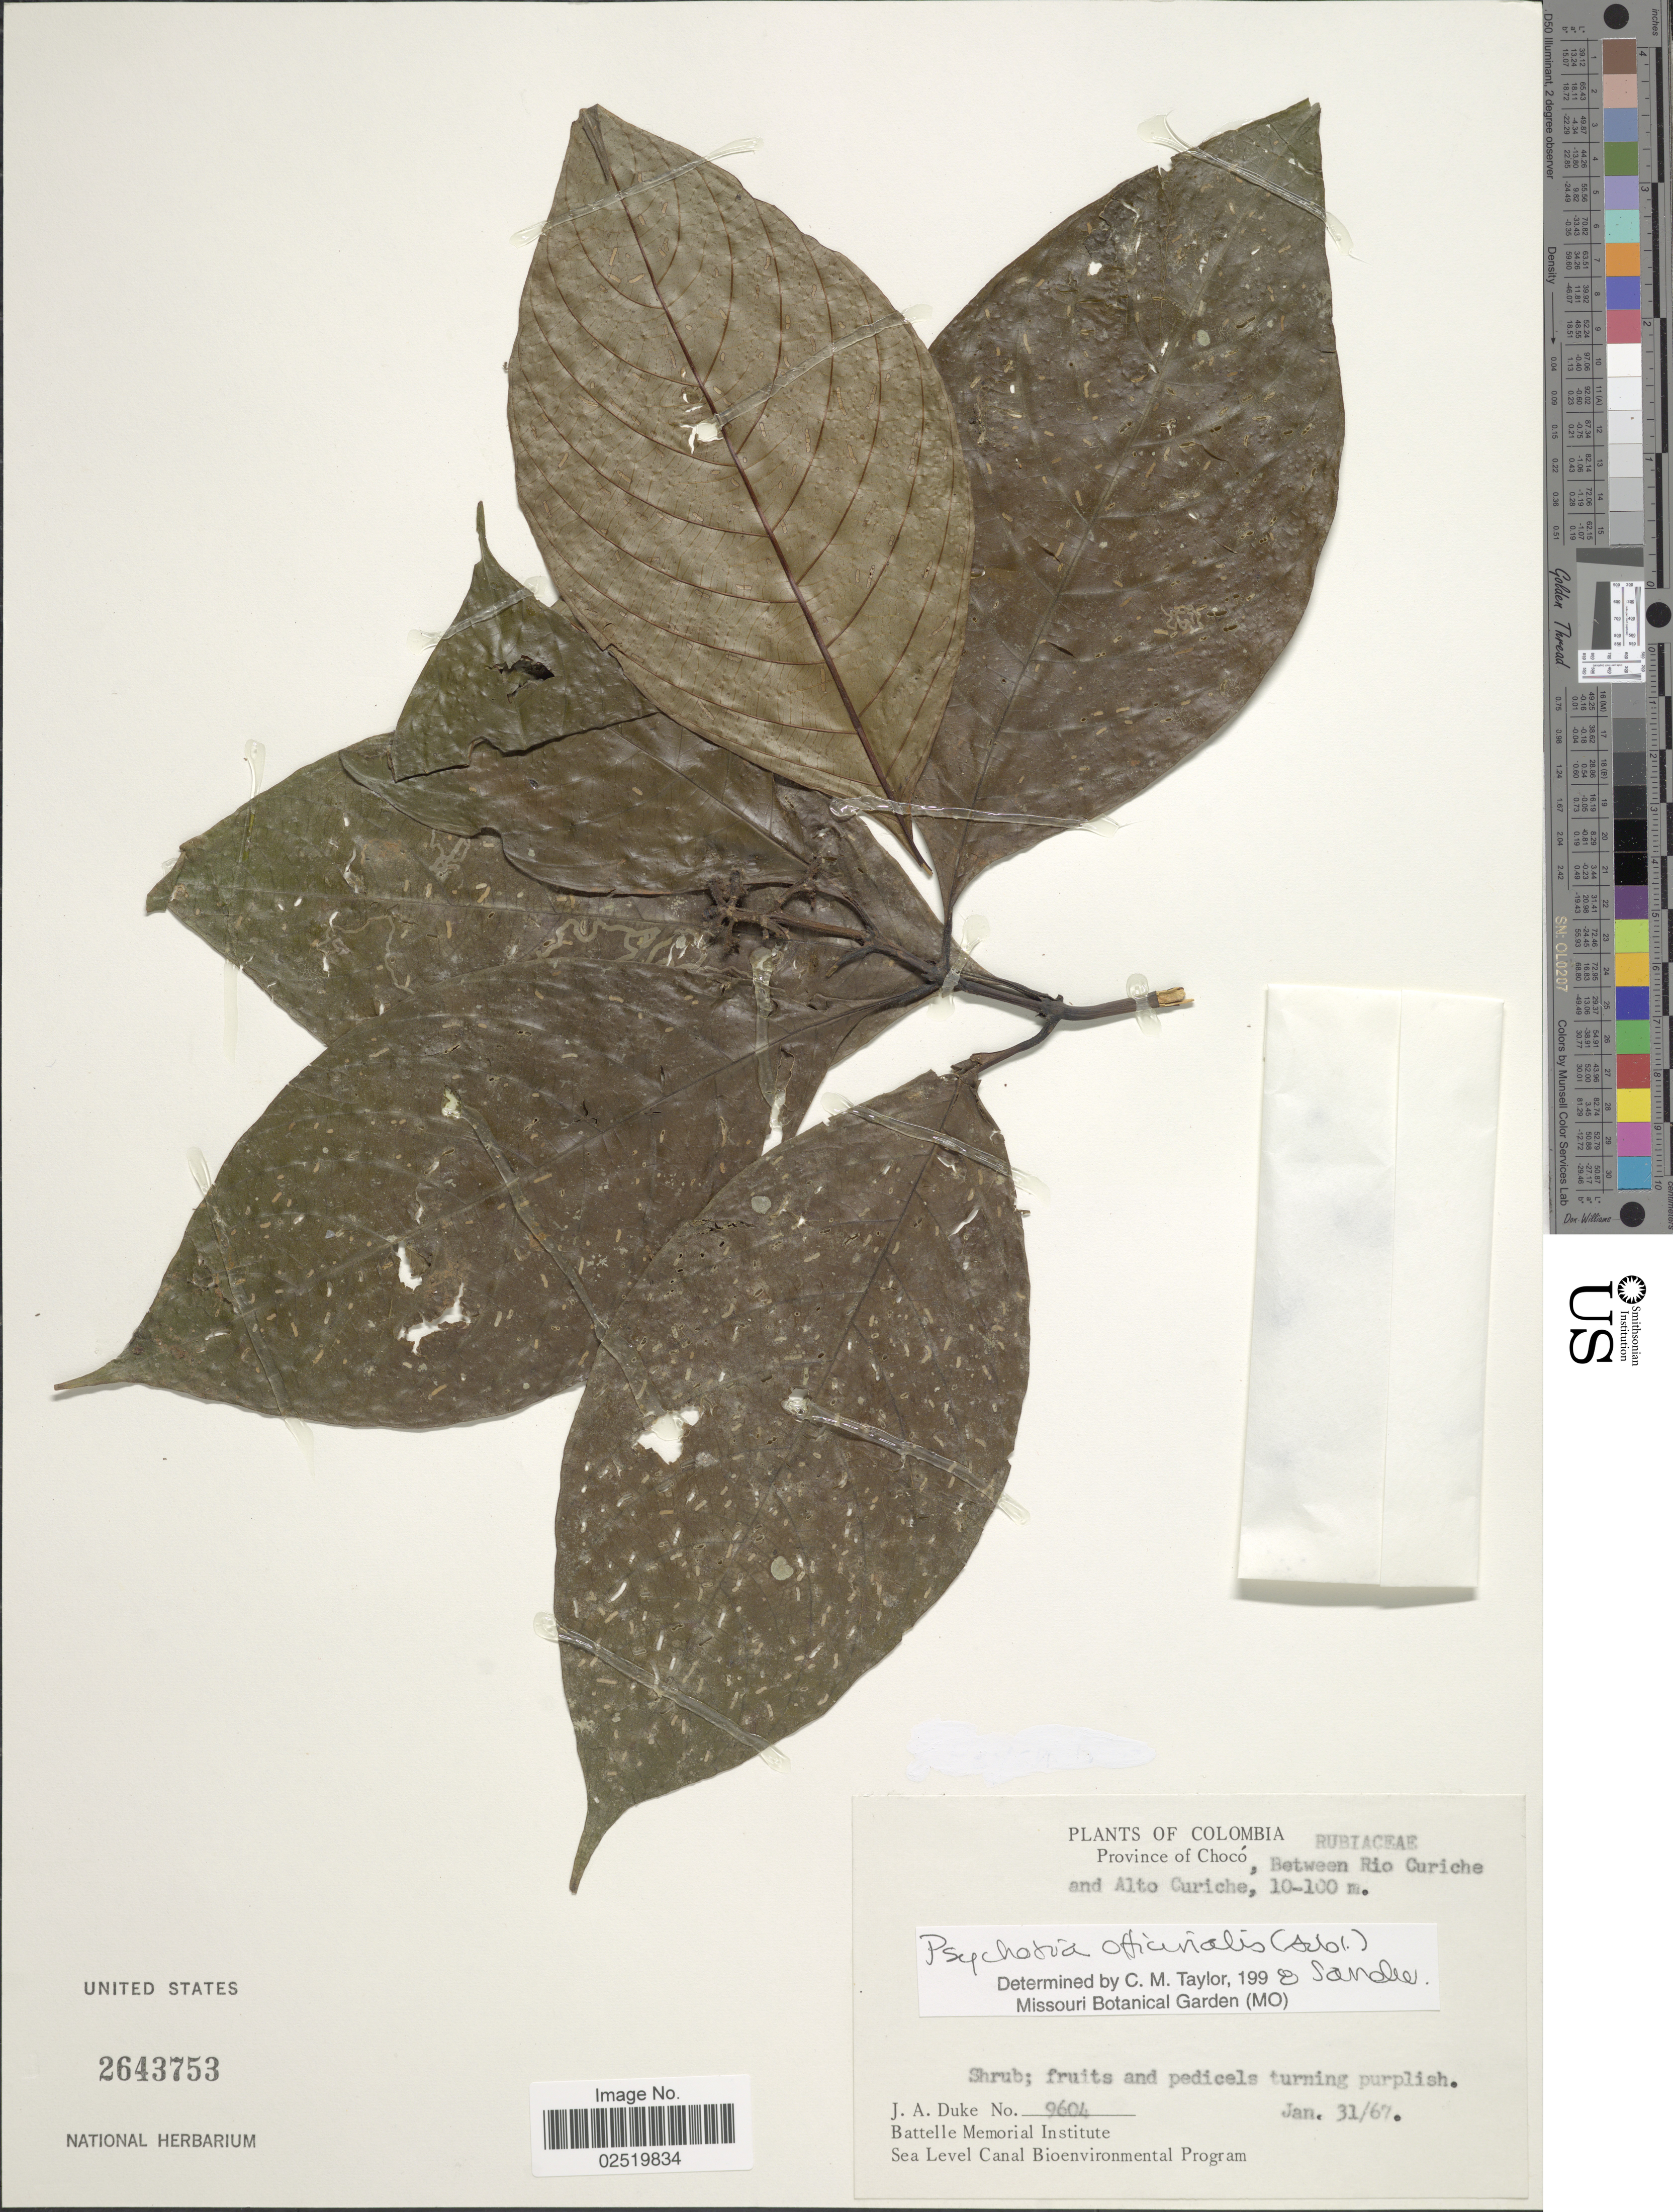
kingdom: Plantae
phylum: Tracheophyta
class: Magnoliopsida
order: Gentianales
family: Rubiaceae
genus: Psychotria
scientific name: Psychotria officinalis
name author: (Aubl.) Raeusch.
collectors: J. A. Duke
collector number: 9604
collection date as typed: Transcribed d/m/y: 31/1/67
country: Colombia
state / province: Chocó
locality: Between Rio Curiche and Alto Curiche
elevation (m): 10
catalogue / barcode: US 2643753